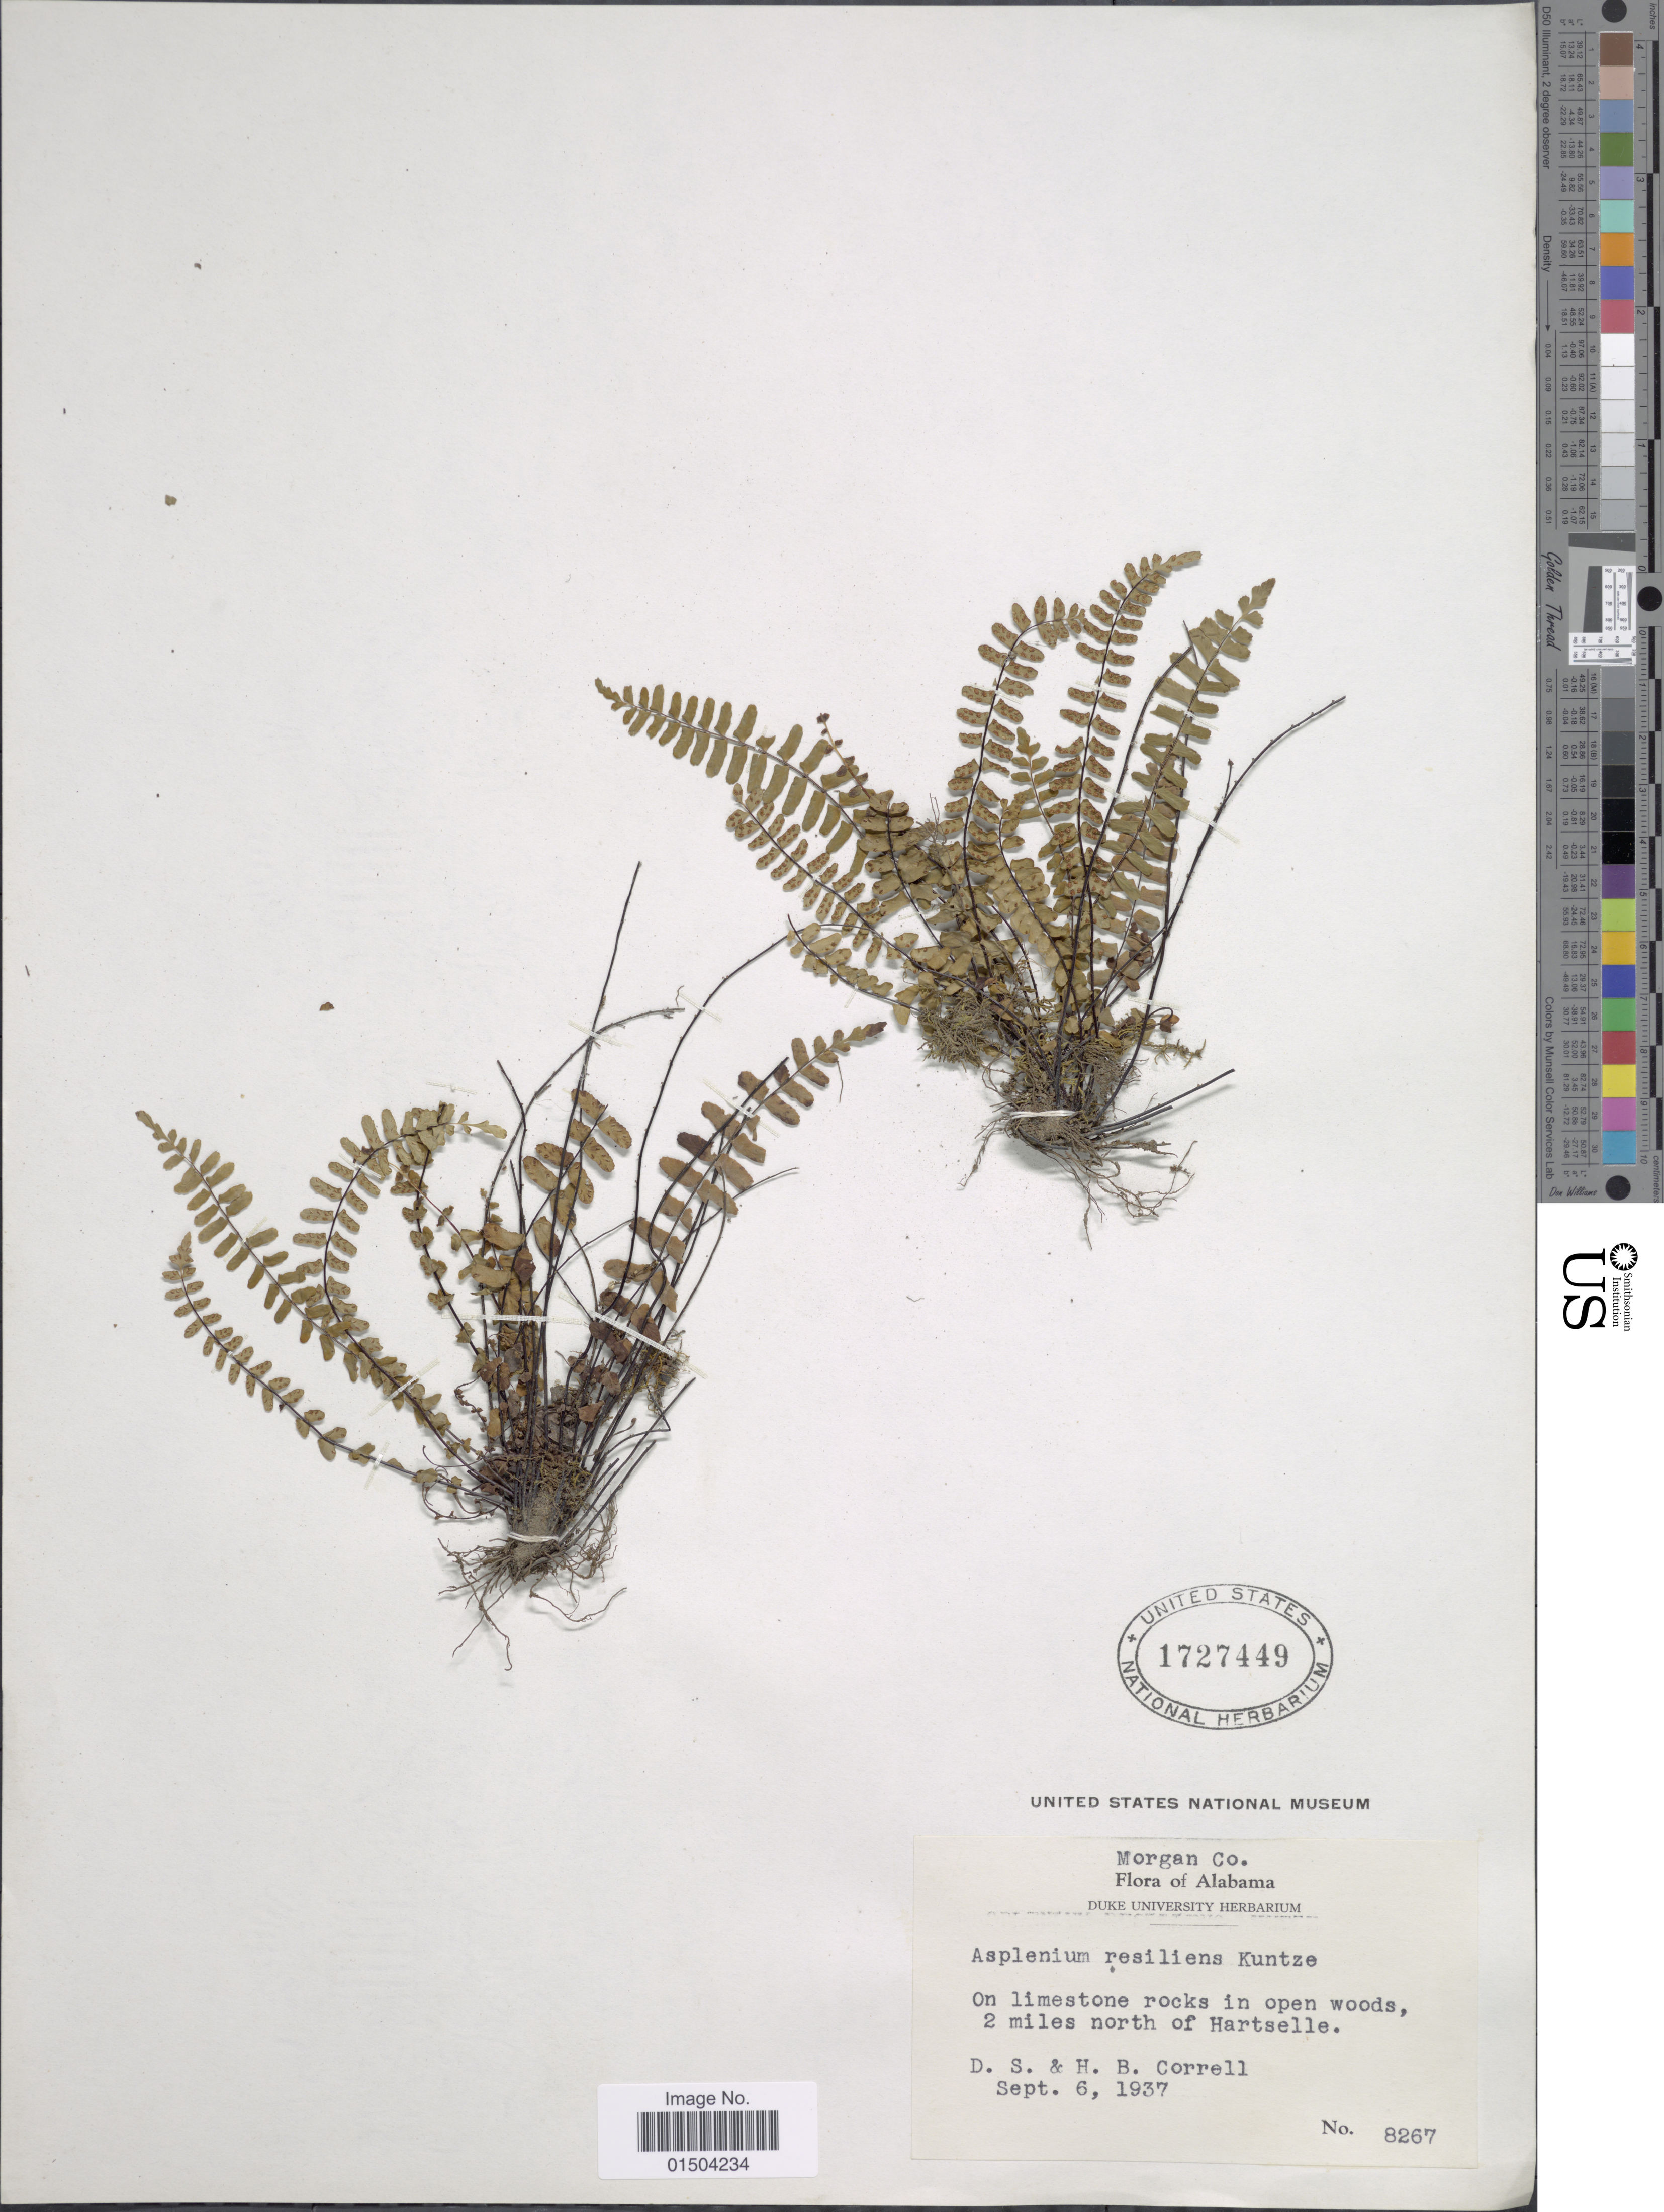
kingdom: Plantae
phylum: Tracheophyta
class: Polypodiopsida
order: Polypodiales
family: Aspleniaceae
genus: Asplenium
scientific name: Asplenium resiliens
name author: Kunze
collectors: D. S. Correll & H. Correll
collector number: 8267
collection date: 1937-09-06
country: United States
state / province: Alabama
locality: Morgan Co. On limestone rocks in open woods, 2 miles north of Hartselle.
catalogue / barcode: US 1727449